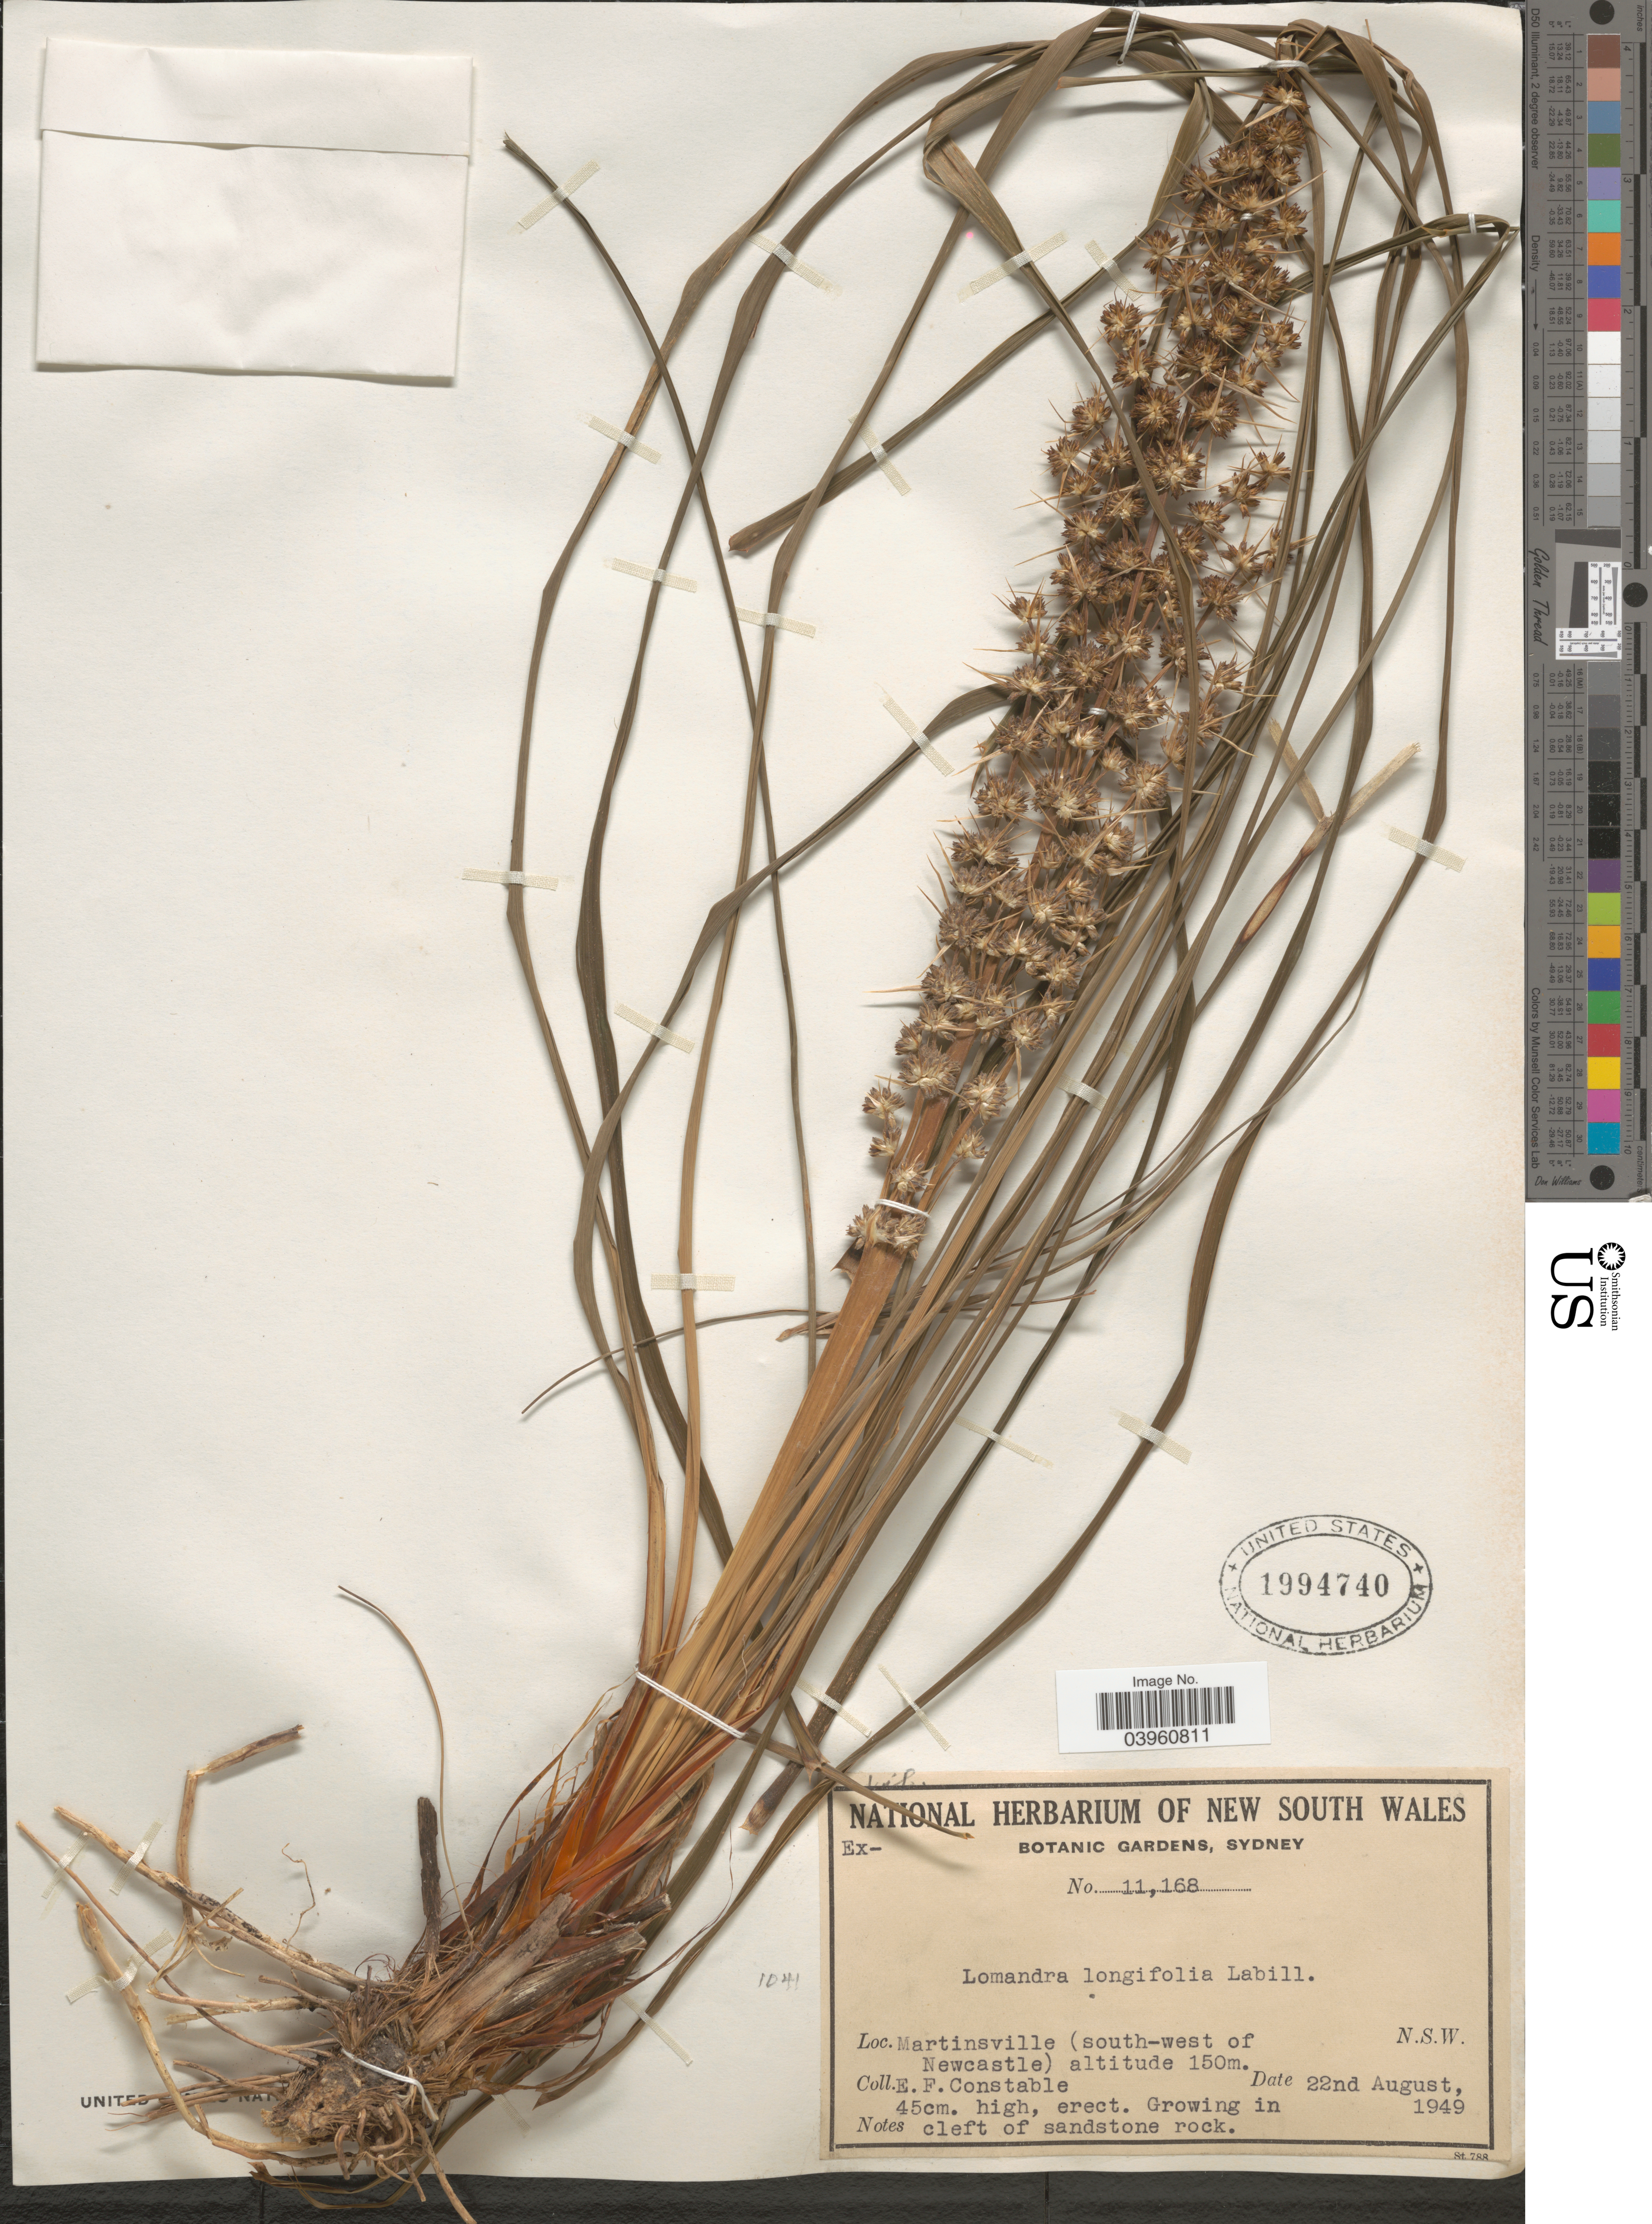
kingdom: Plantae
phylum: Tracheophyta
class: Liliopsida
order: Asparagales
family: Asparagaceae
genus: Lomandra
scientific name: Lomandra longifolia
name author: Labill.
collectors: E. F. Constable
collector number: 11168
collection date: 1949-08-22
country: Australia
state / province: New South Wales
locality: Martinsville (south-west of Newcastle). Cleft of sandstone rock.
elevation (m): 150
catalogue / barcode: US 1994740